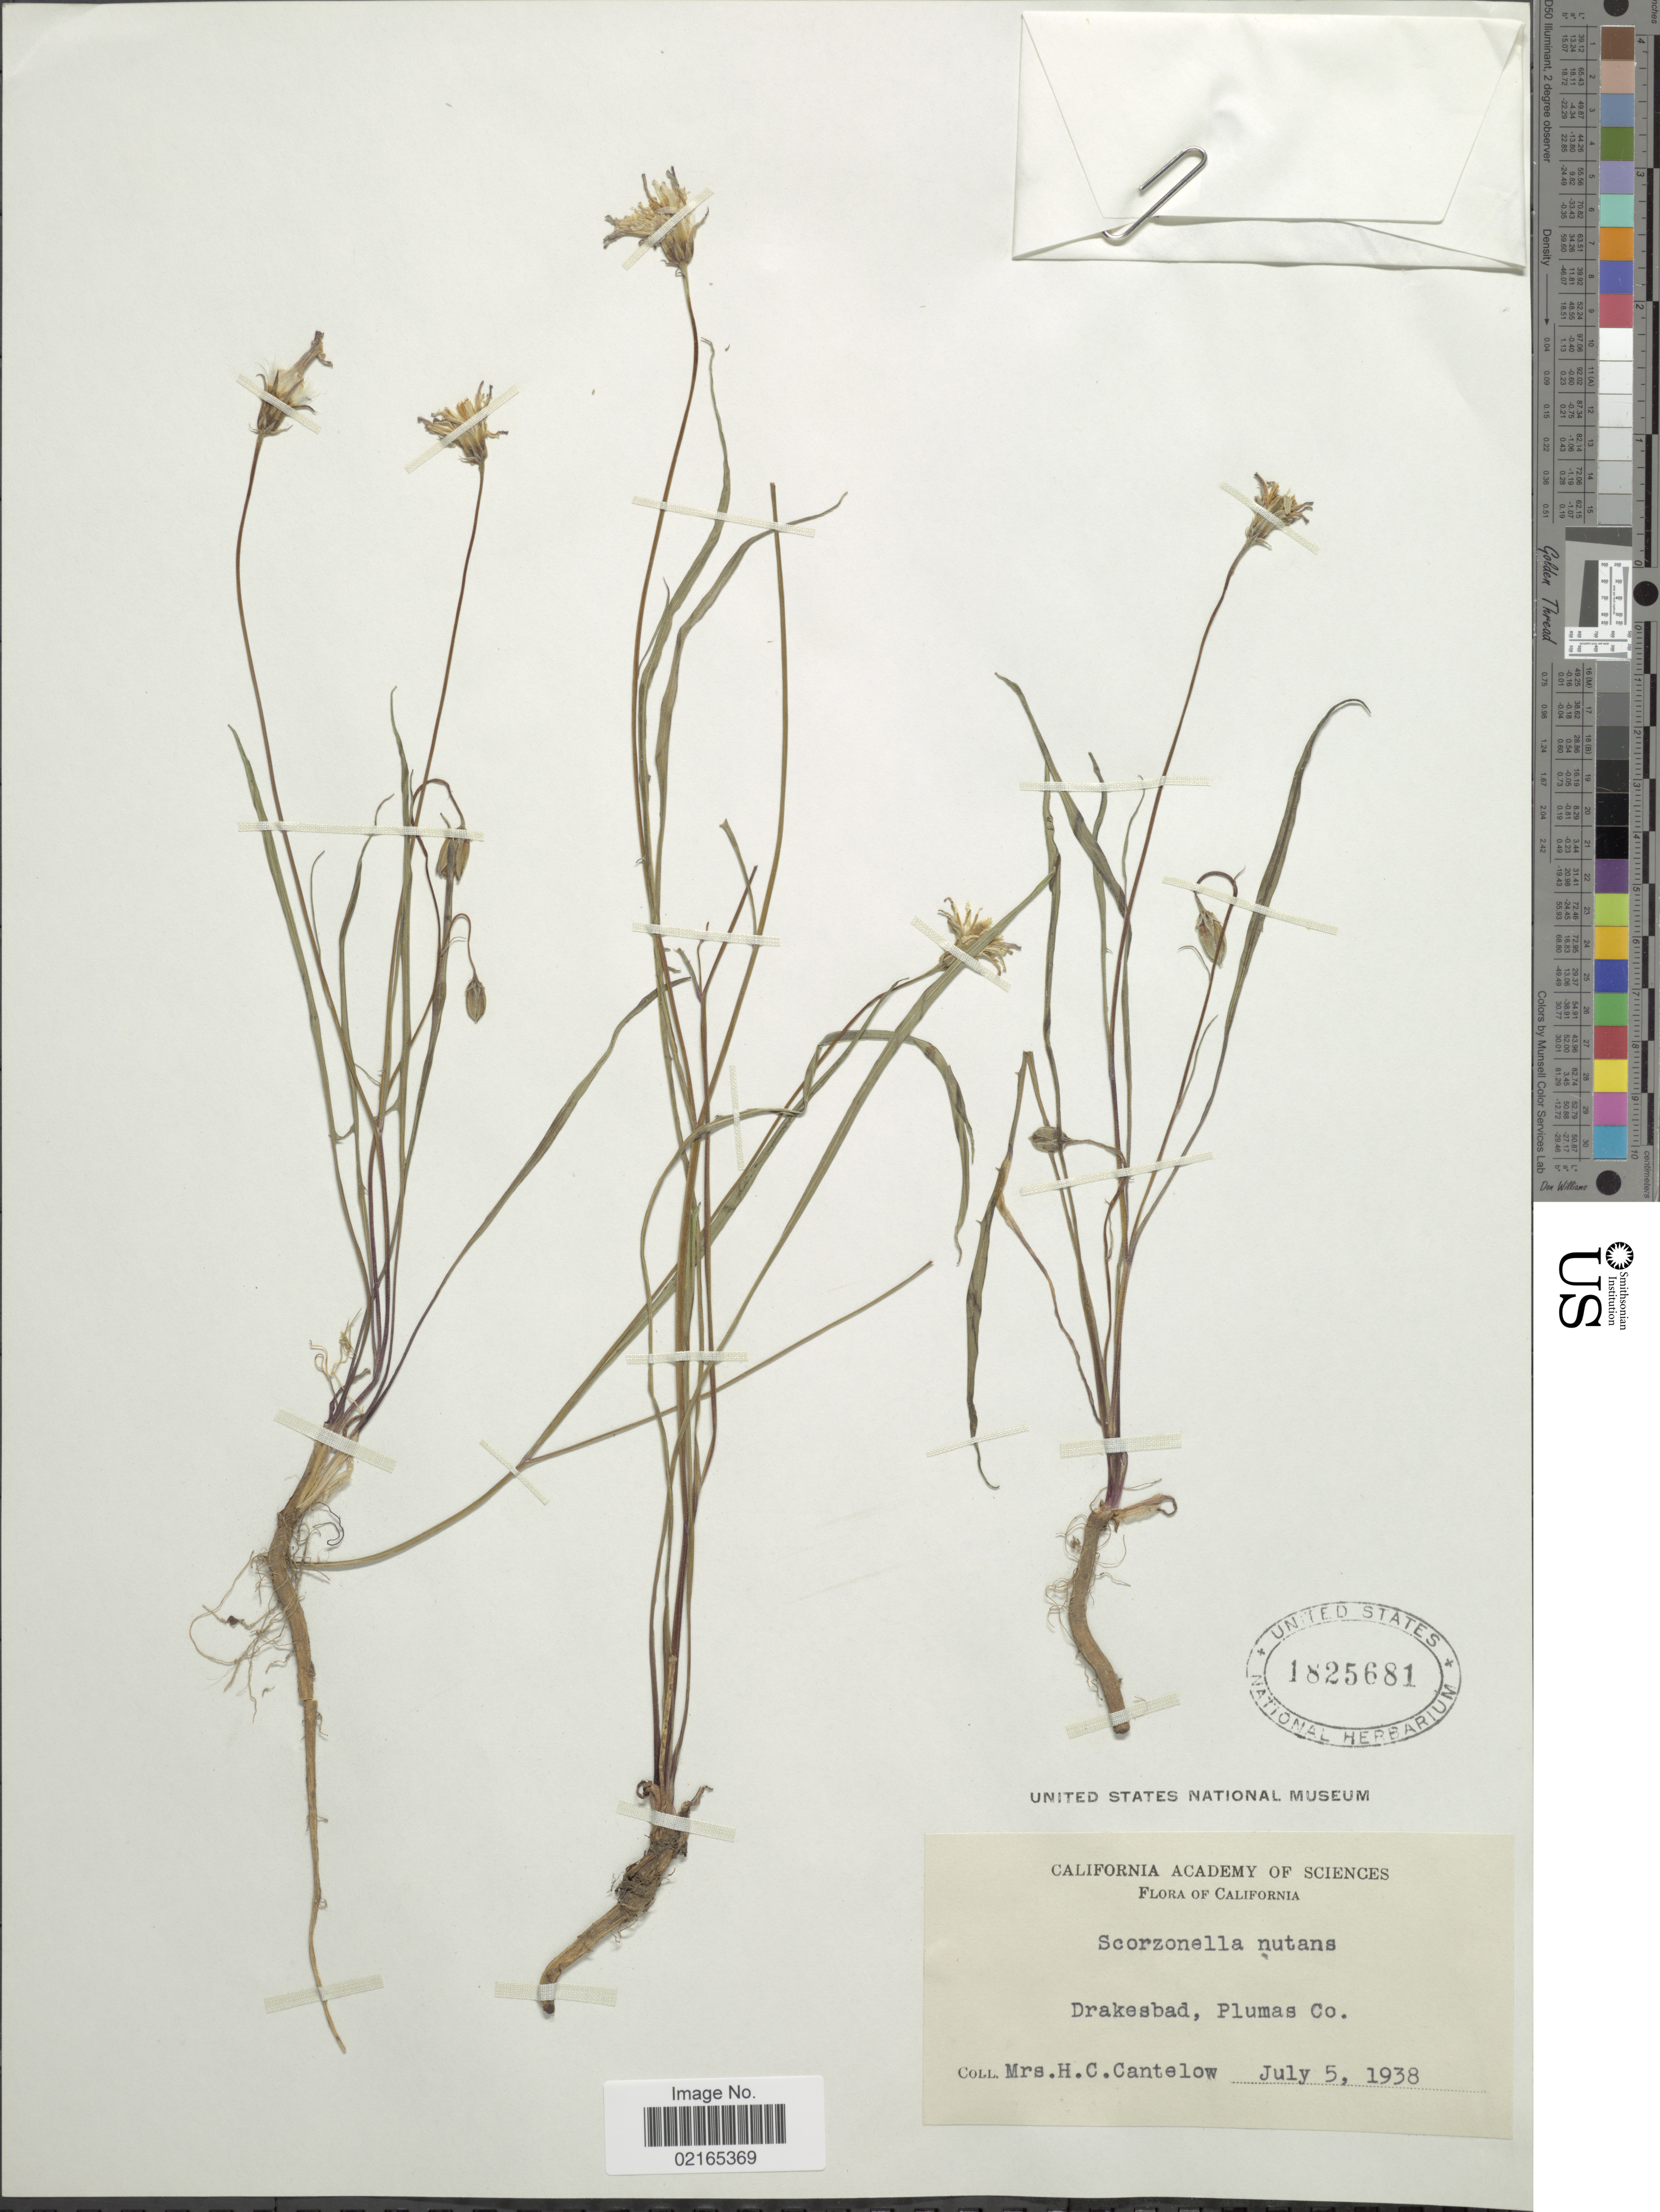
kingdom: Plantae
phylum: Tracheophyta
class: Magnoliopsida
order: Asterales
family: Asteraceae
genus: Microseris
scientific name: Microseris nutans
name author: (Hook.) Sch. Bip.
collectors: H. Cantelow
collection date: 1938-07-05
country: United States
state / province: California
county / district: Plumas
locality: Drakesbad, Plumas Co.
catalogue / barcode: US 1825681